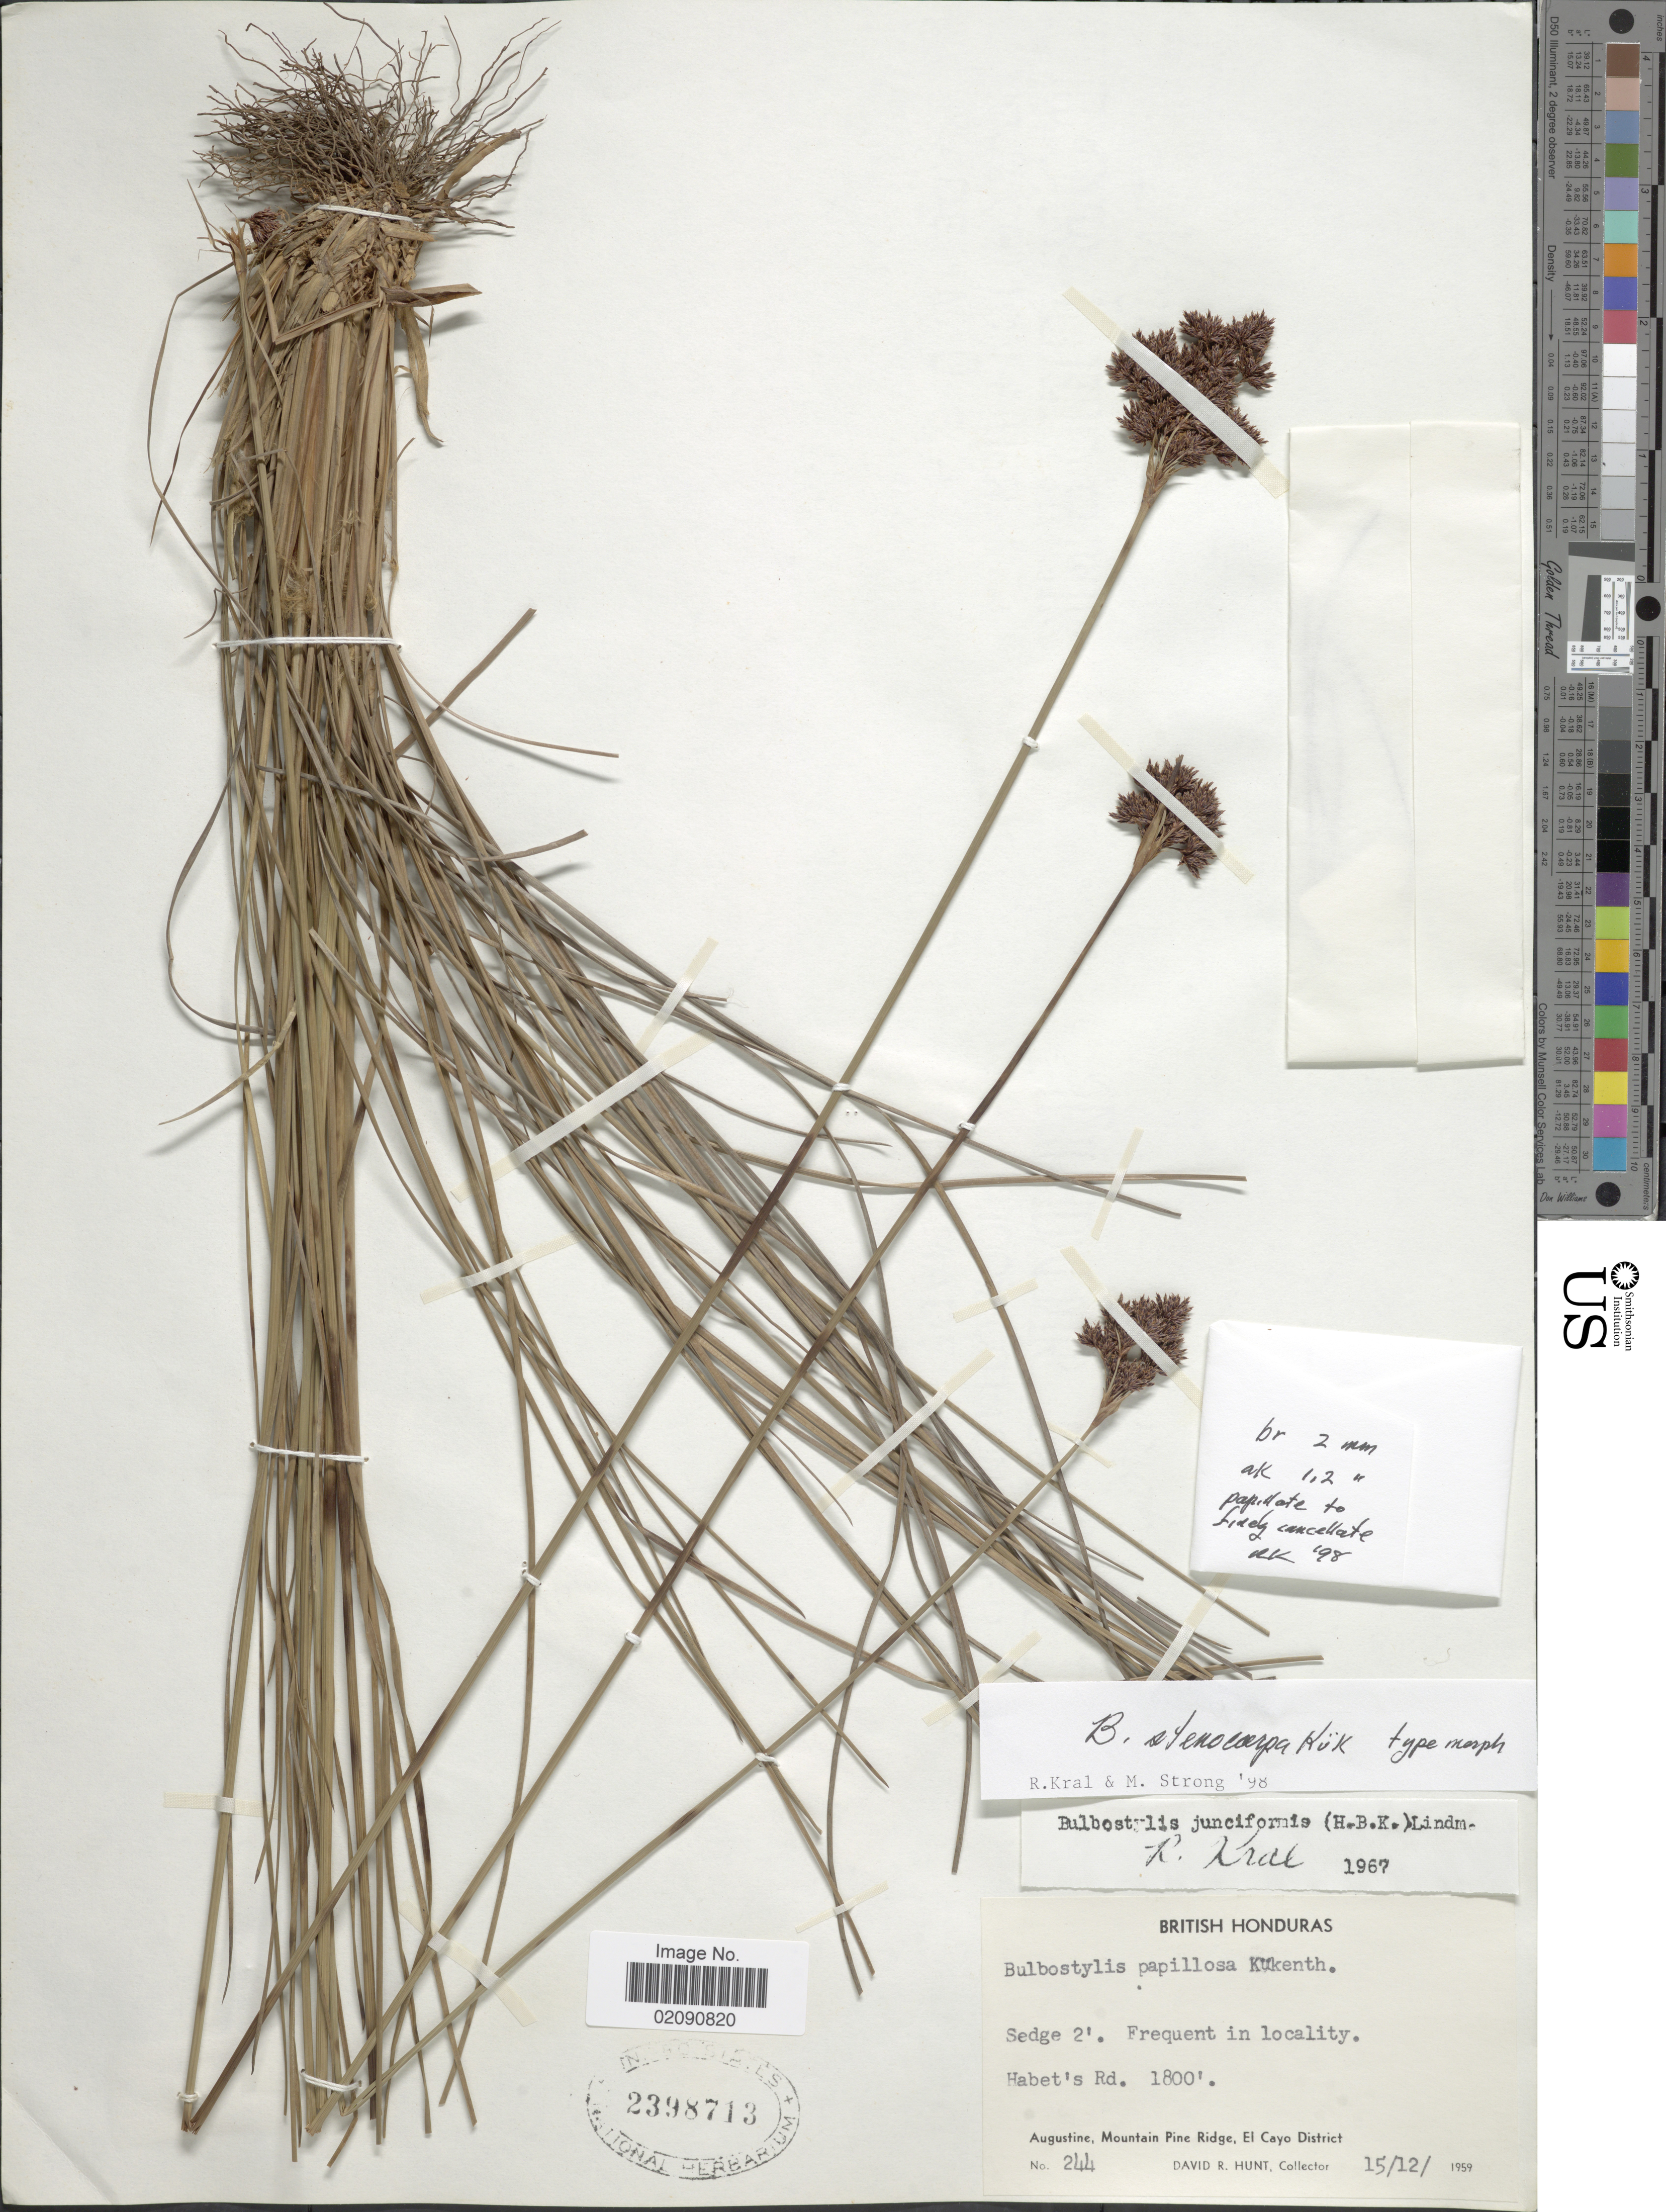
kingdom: Plantae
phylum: Tracheophyta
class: Liliopsida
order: Poales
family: Cyperaceae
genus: Bulbostylis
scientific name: Bulbostylis stenocarpa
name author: Kük.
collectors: D. R. Hunt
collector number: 244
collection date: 1959-12-15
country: Belize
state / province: Cayo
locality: Habet's Rd., Augustine, Mountain Pine Ridge, El Cayo District.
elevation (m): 549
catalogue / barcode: US 2398713